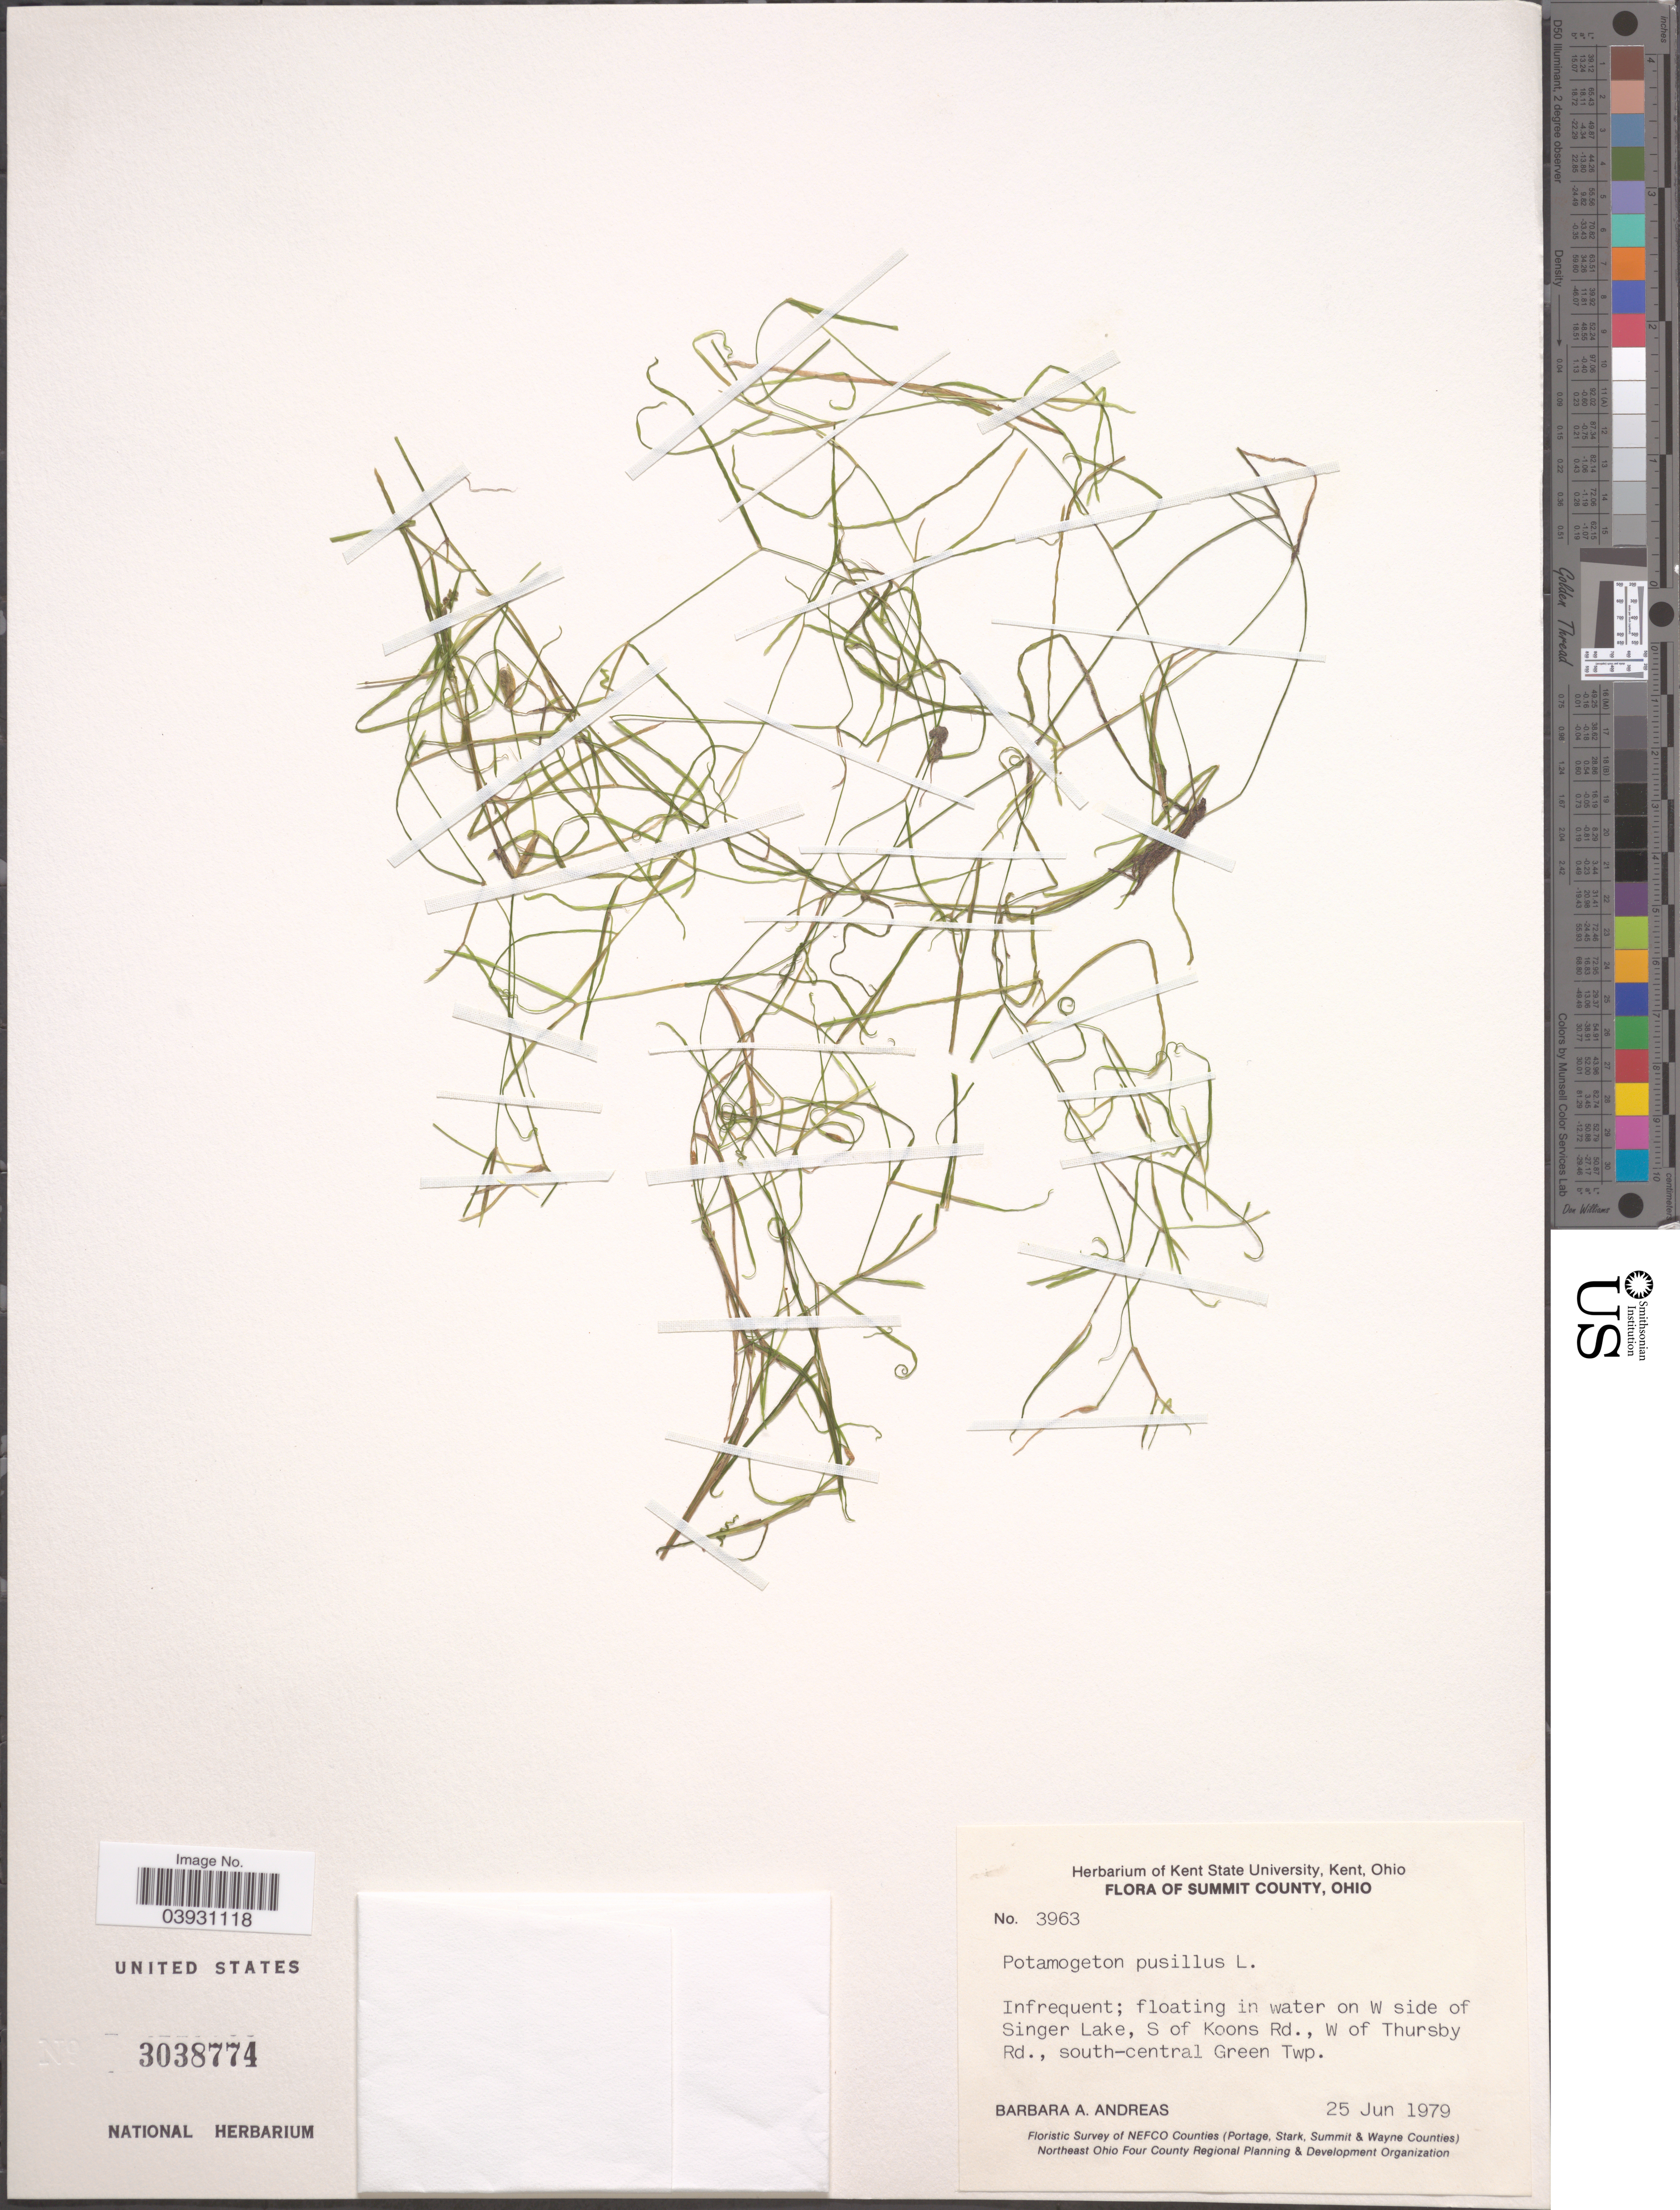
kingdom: Plantae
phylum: Tracheophyta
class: Liliopsida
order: Alismatales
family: Potamogetonaceae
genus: Potamogeton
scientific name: Potamogeton pusillus subsp. tenuissimus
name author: Mert. & W.D.J. Koch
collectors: B. A. Andreas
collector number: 3963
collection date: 1979-06-25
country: United States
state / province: Ohio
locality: Summit County. On W side of Singer Lake, S of Koons Rd., W of Thursby Rd., south-central Green Twp.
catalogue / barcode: US 3038774